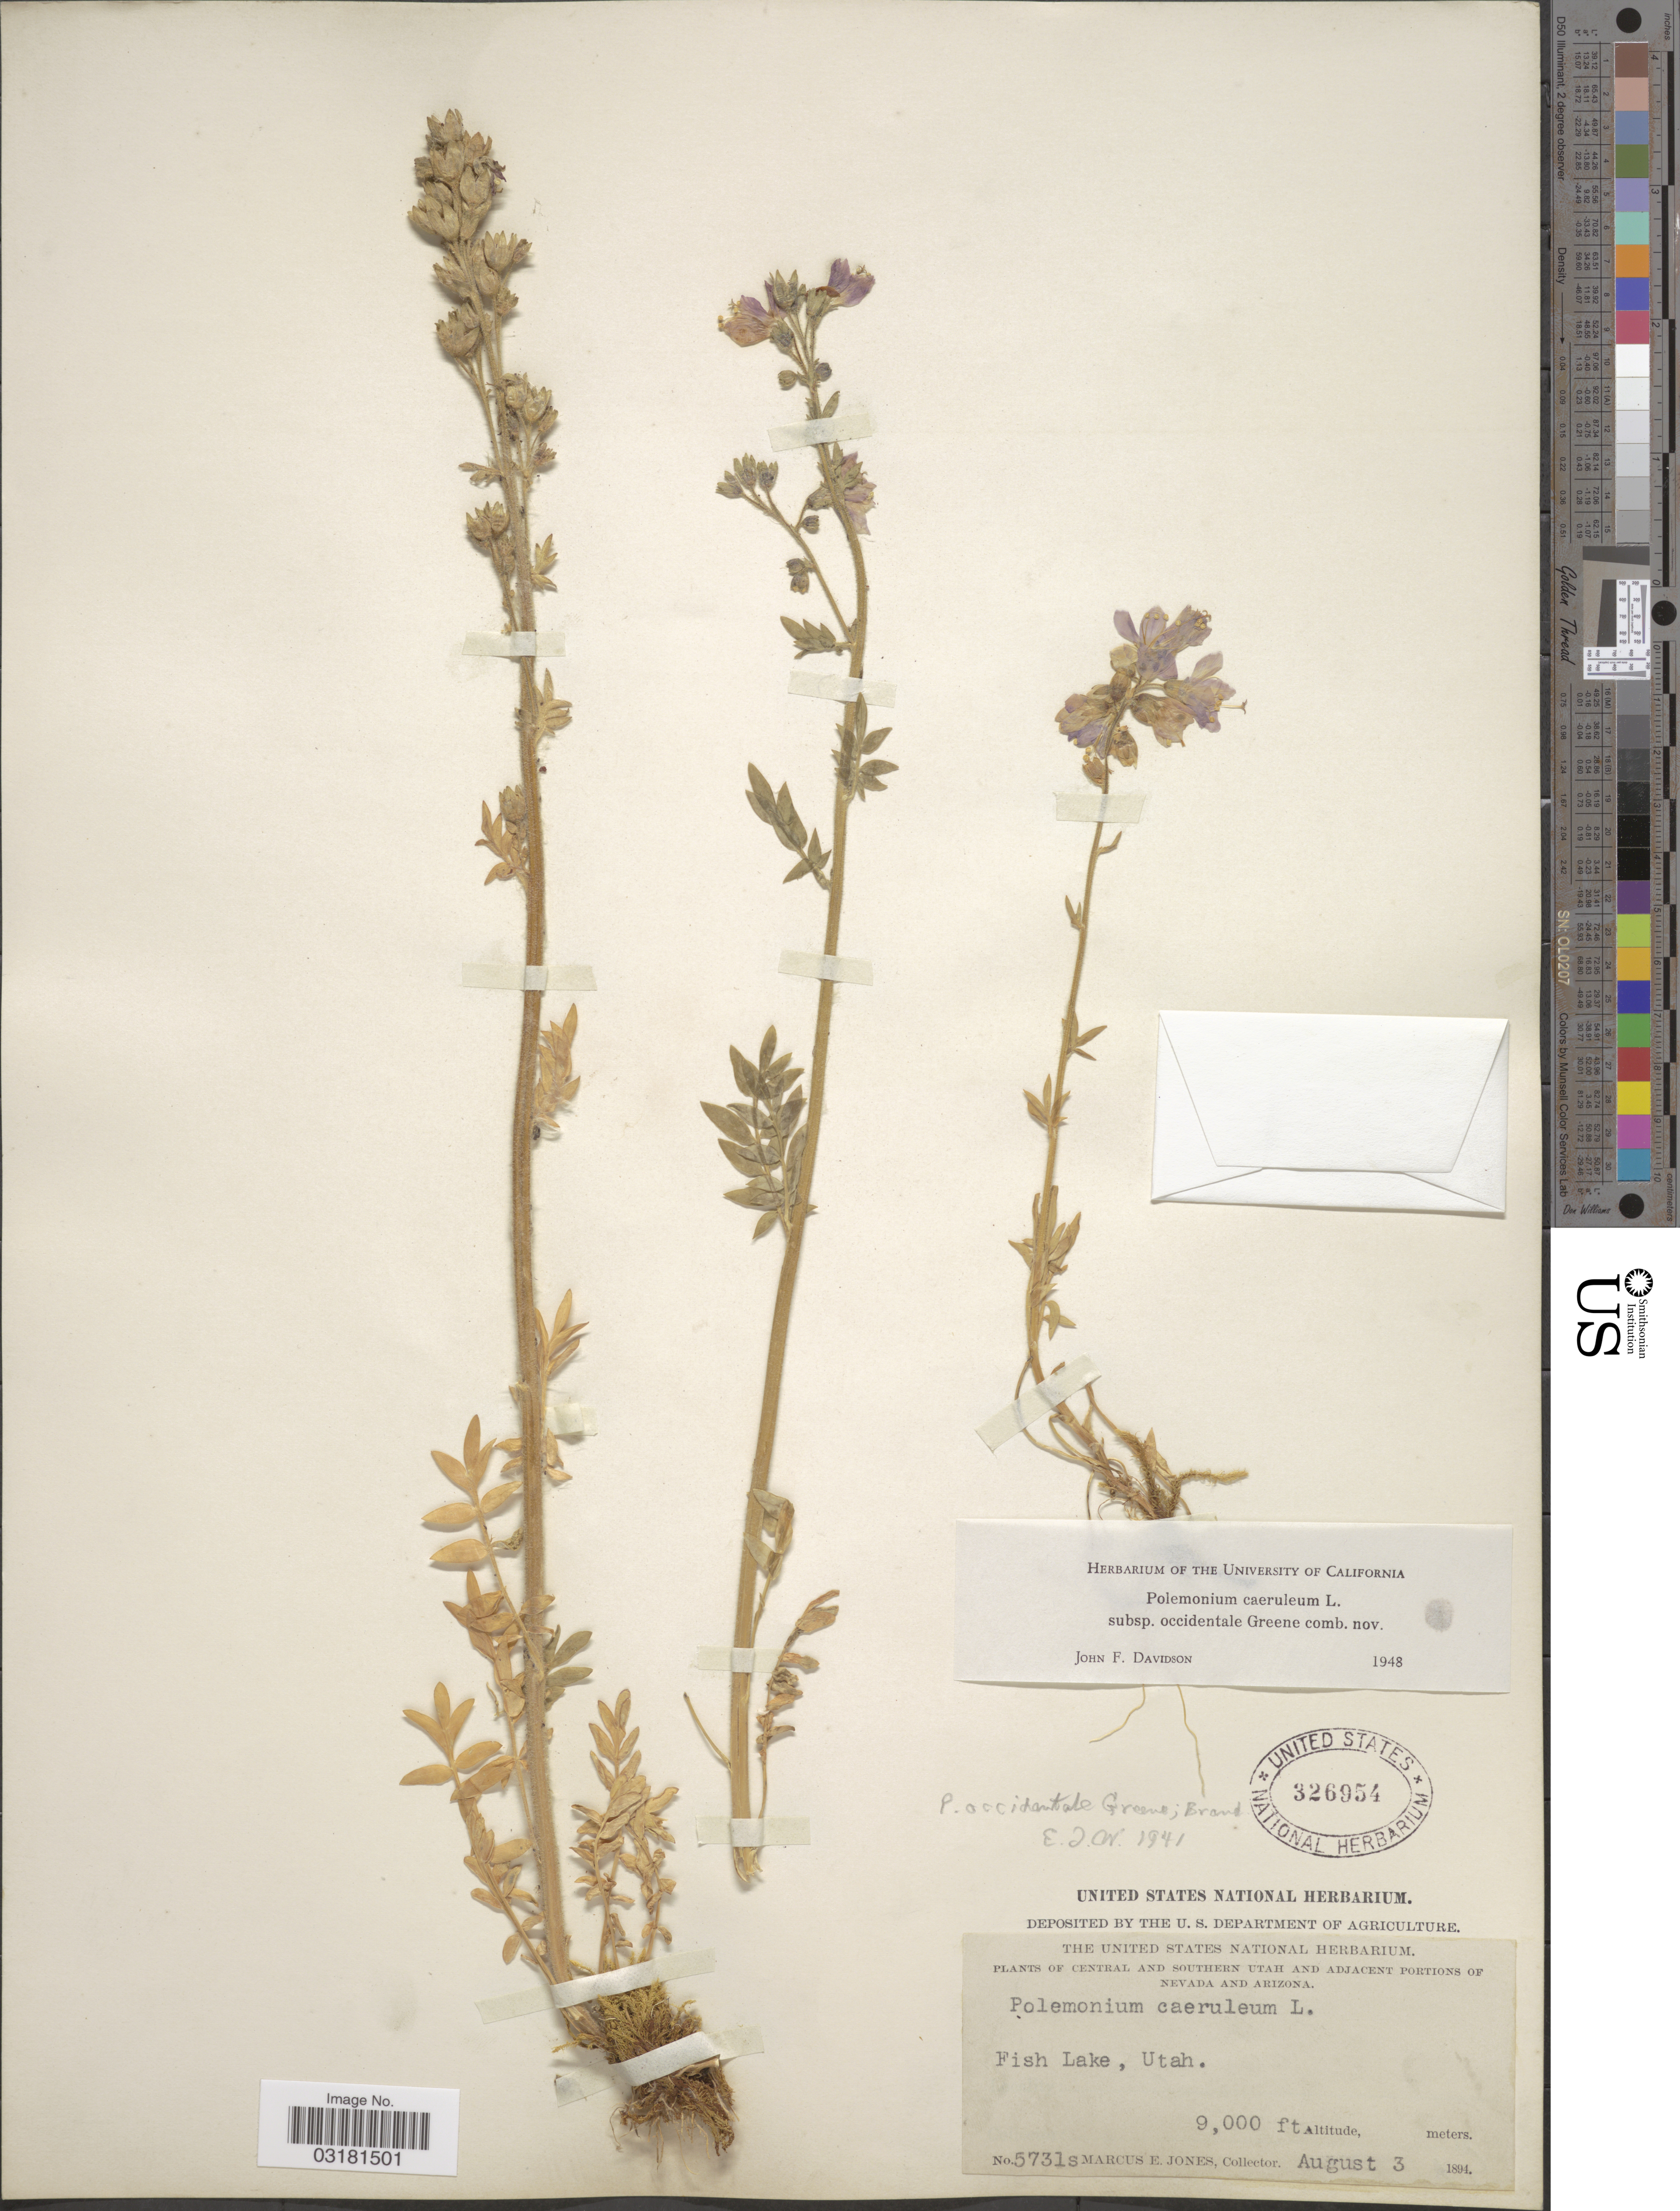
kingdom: Plantae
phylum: Tracheophyta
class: Magnoliopsida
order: Ericales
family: Polemoniaceae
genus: Polemonium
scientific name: Polemonium occidentale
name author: Greene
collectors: M. E. Jones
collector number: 5731s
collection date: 1894-08-03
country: United States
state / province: Utah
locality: Central and Southern Utah, Fish Lake.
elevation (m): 2743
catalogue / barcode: US 326954